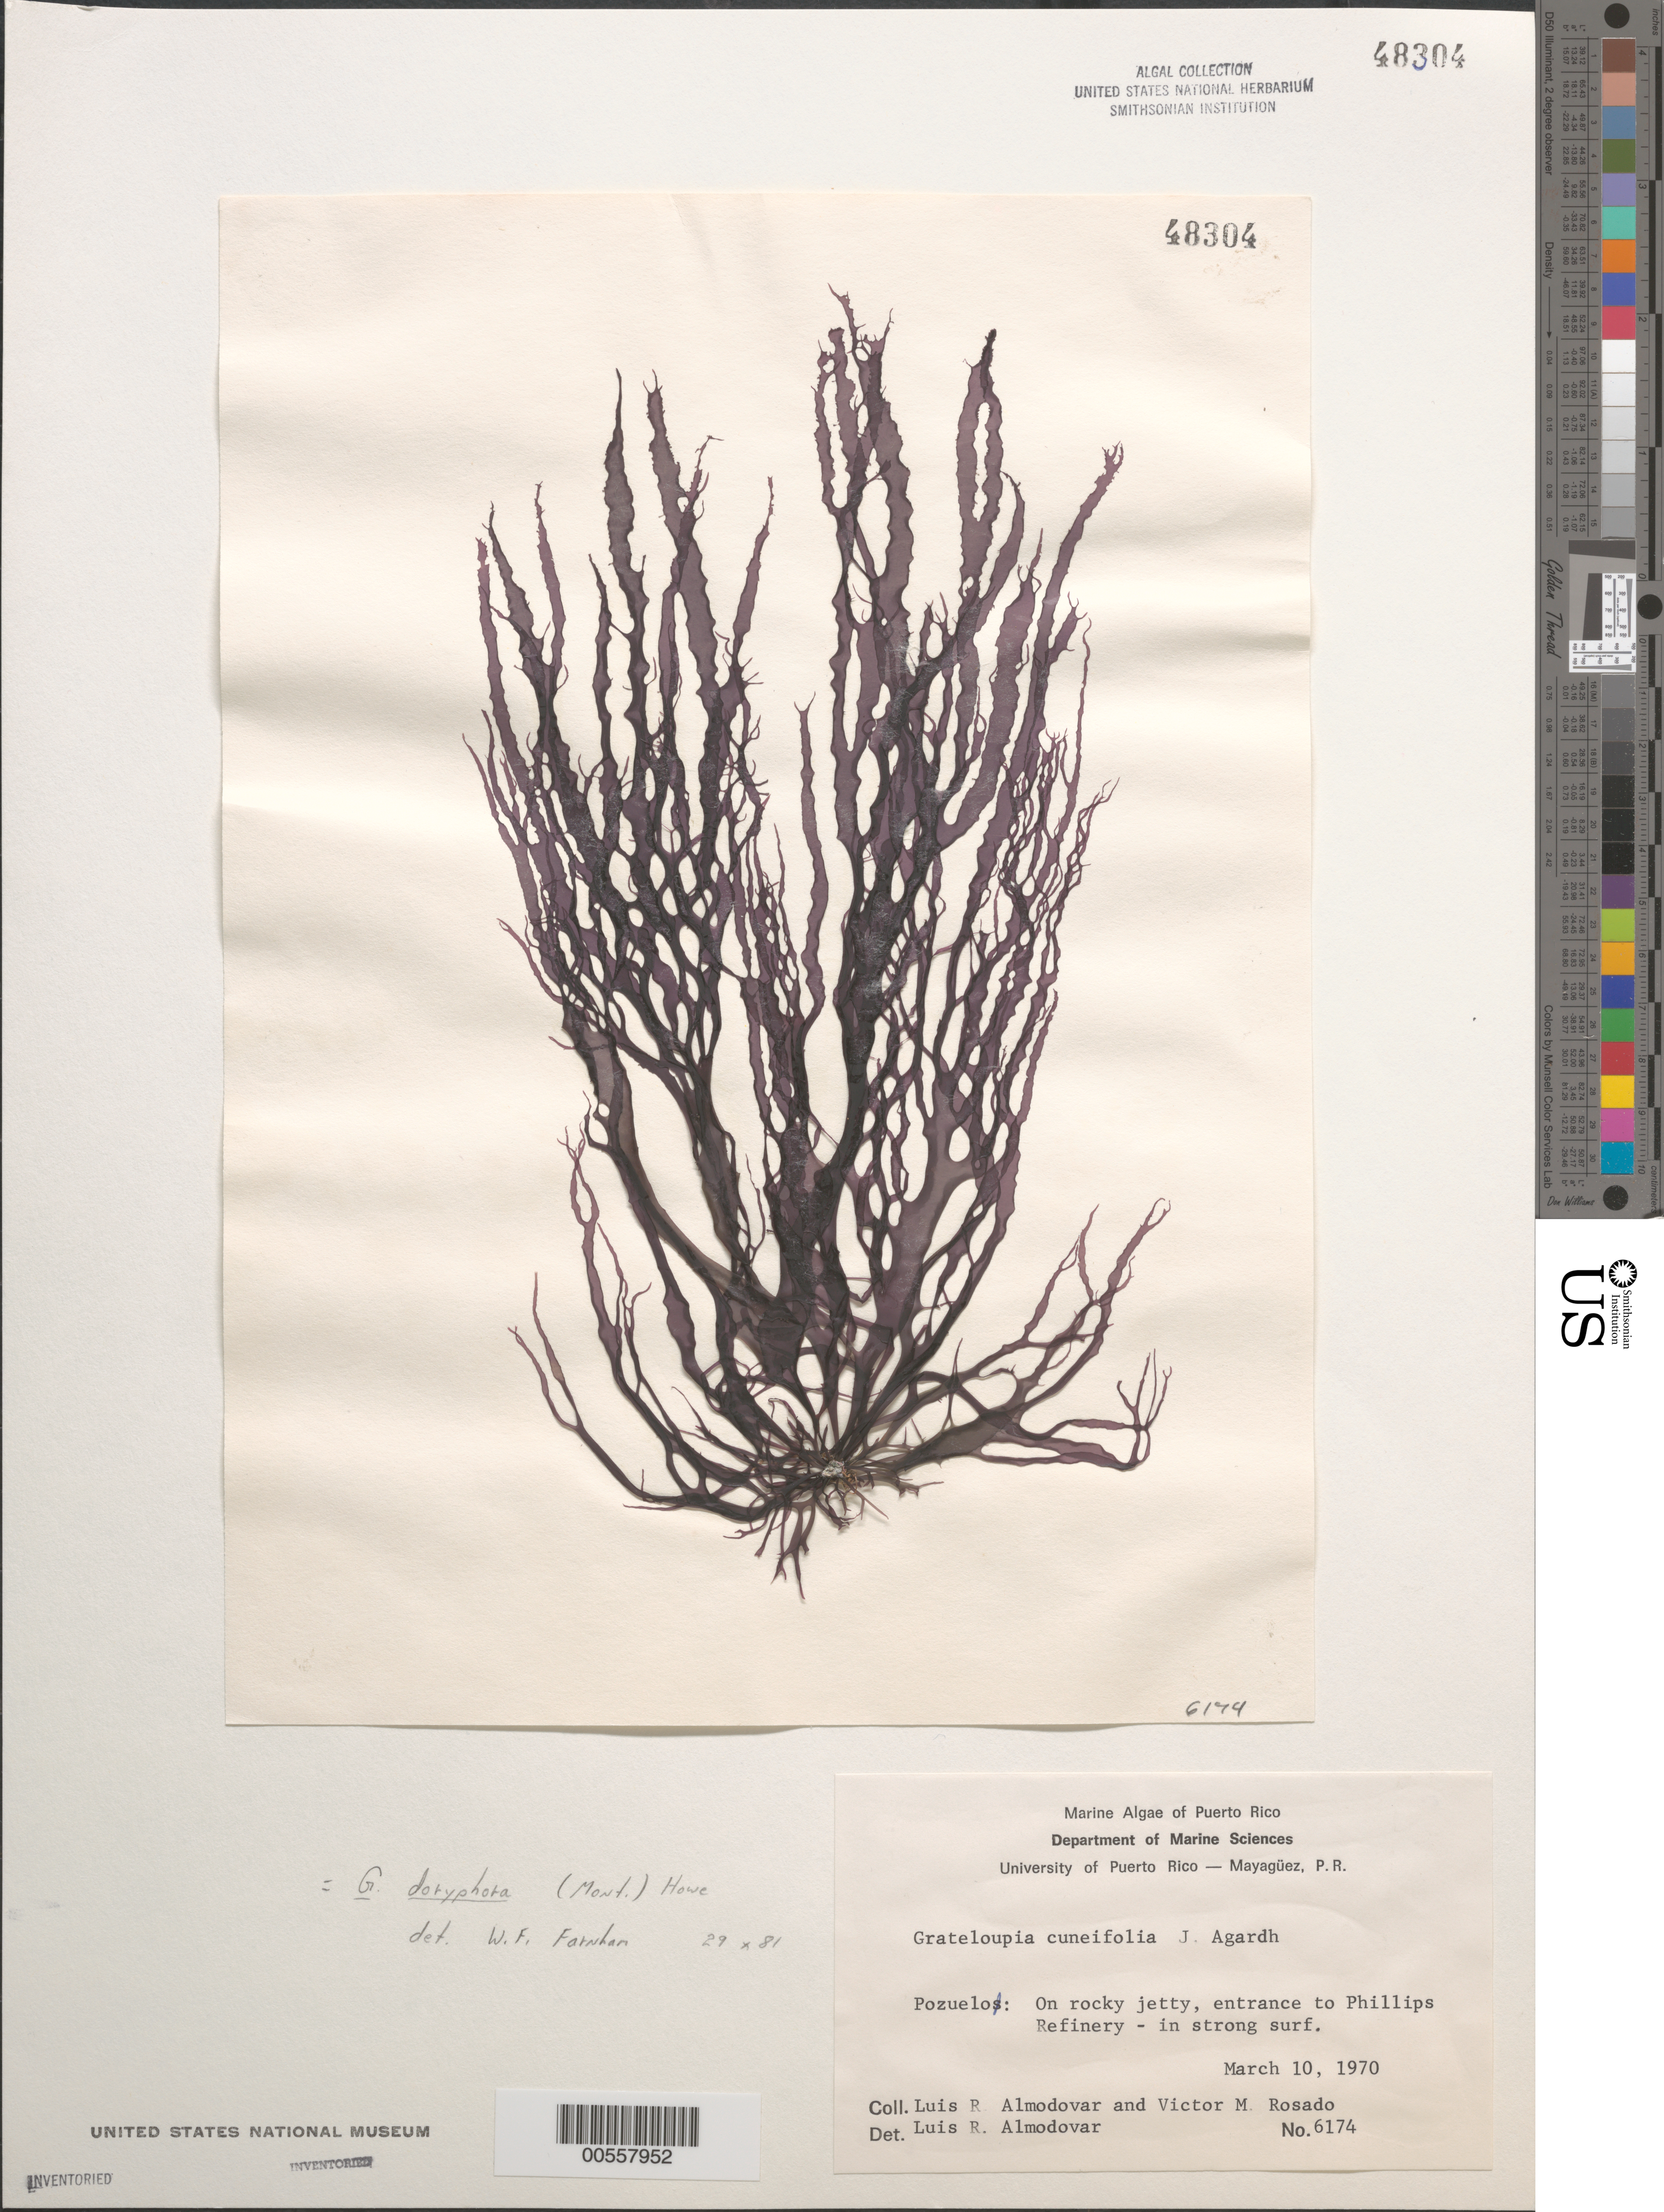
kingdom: Plantae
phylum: Rhodophyta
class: Florideophyceae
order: Halymeniales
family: Halymeniaceae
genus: Grateloupia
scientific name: Grateloupia doryphora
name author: (Mont.) Howe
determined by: Farnham, W. F.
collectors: L. Almodovar & V. Rosado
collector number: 6174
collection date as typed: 10 Mar 1970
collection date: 1970-03-10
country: Puerto Rico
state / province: Guayama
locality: Pozuelo, Phillips Refinery entrance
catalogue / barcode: US 48304